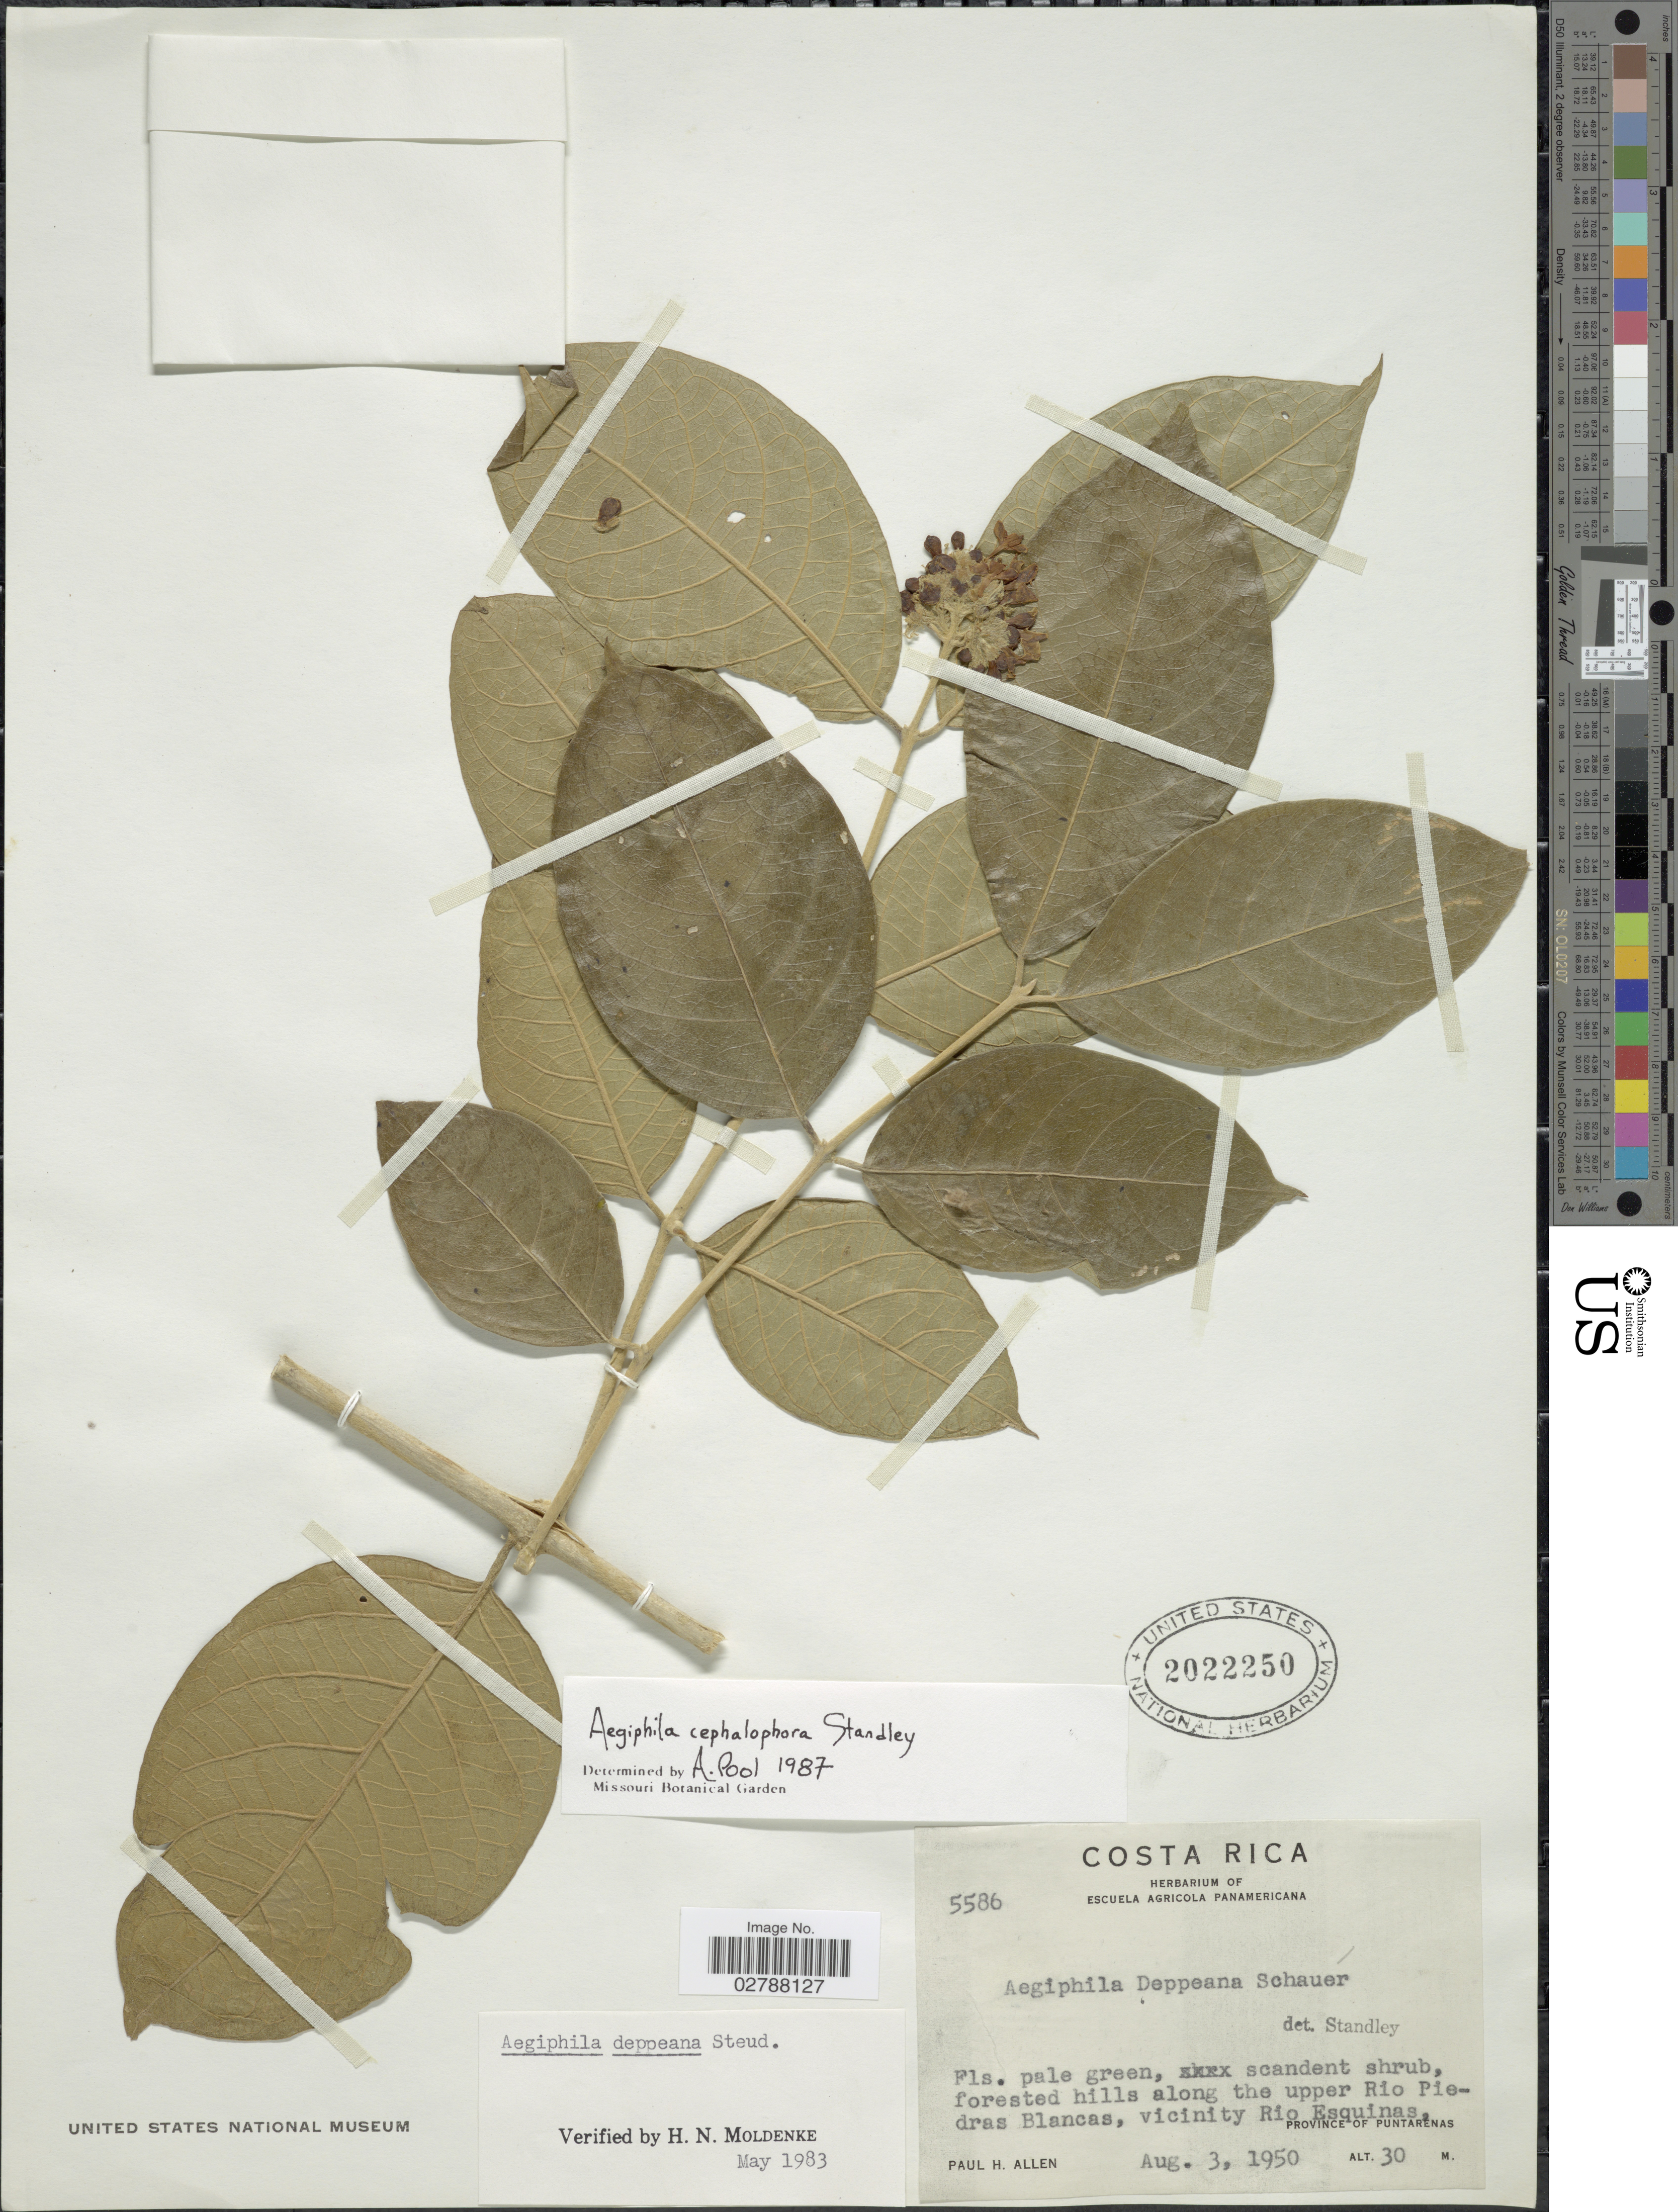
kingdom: Plantae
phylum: Tracheophyta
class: Magnoliopsida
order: Lamiales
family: Lamiaceae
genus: Aegiphila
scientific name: Aegiphila cephalophora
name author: Standl.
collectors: P. H. Allen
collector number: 5586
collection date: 1950-08-03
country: Costa Rica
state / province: Puntarenas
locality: Forested hills along the upper Rio Piedras Blancas, vicinity Rio Esquinas, Province of Puntarenas.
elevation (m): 30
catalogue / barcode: US 2022250